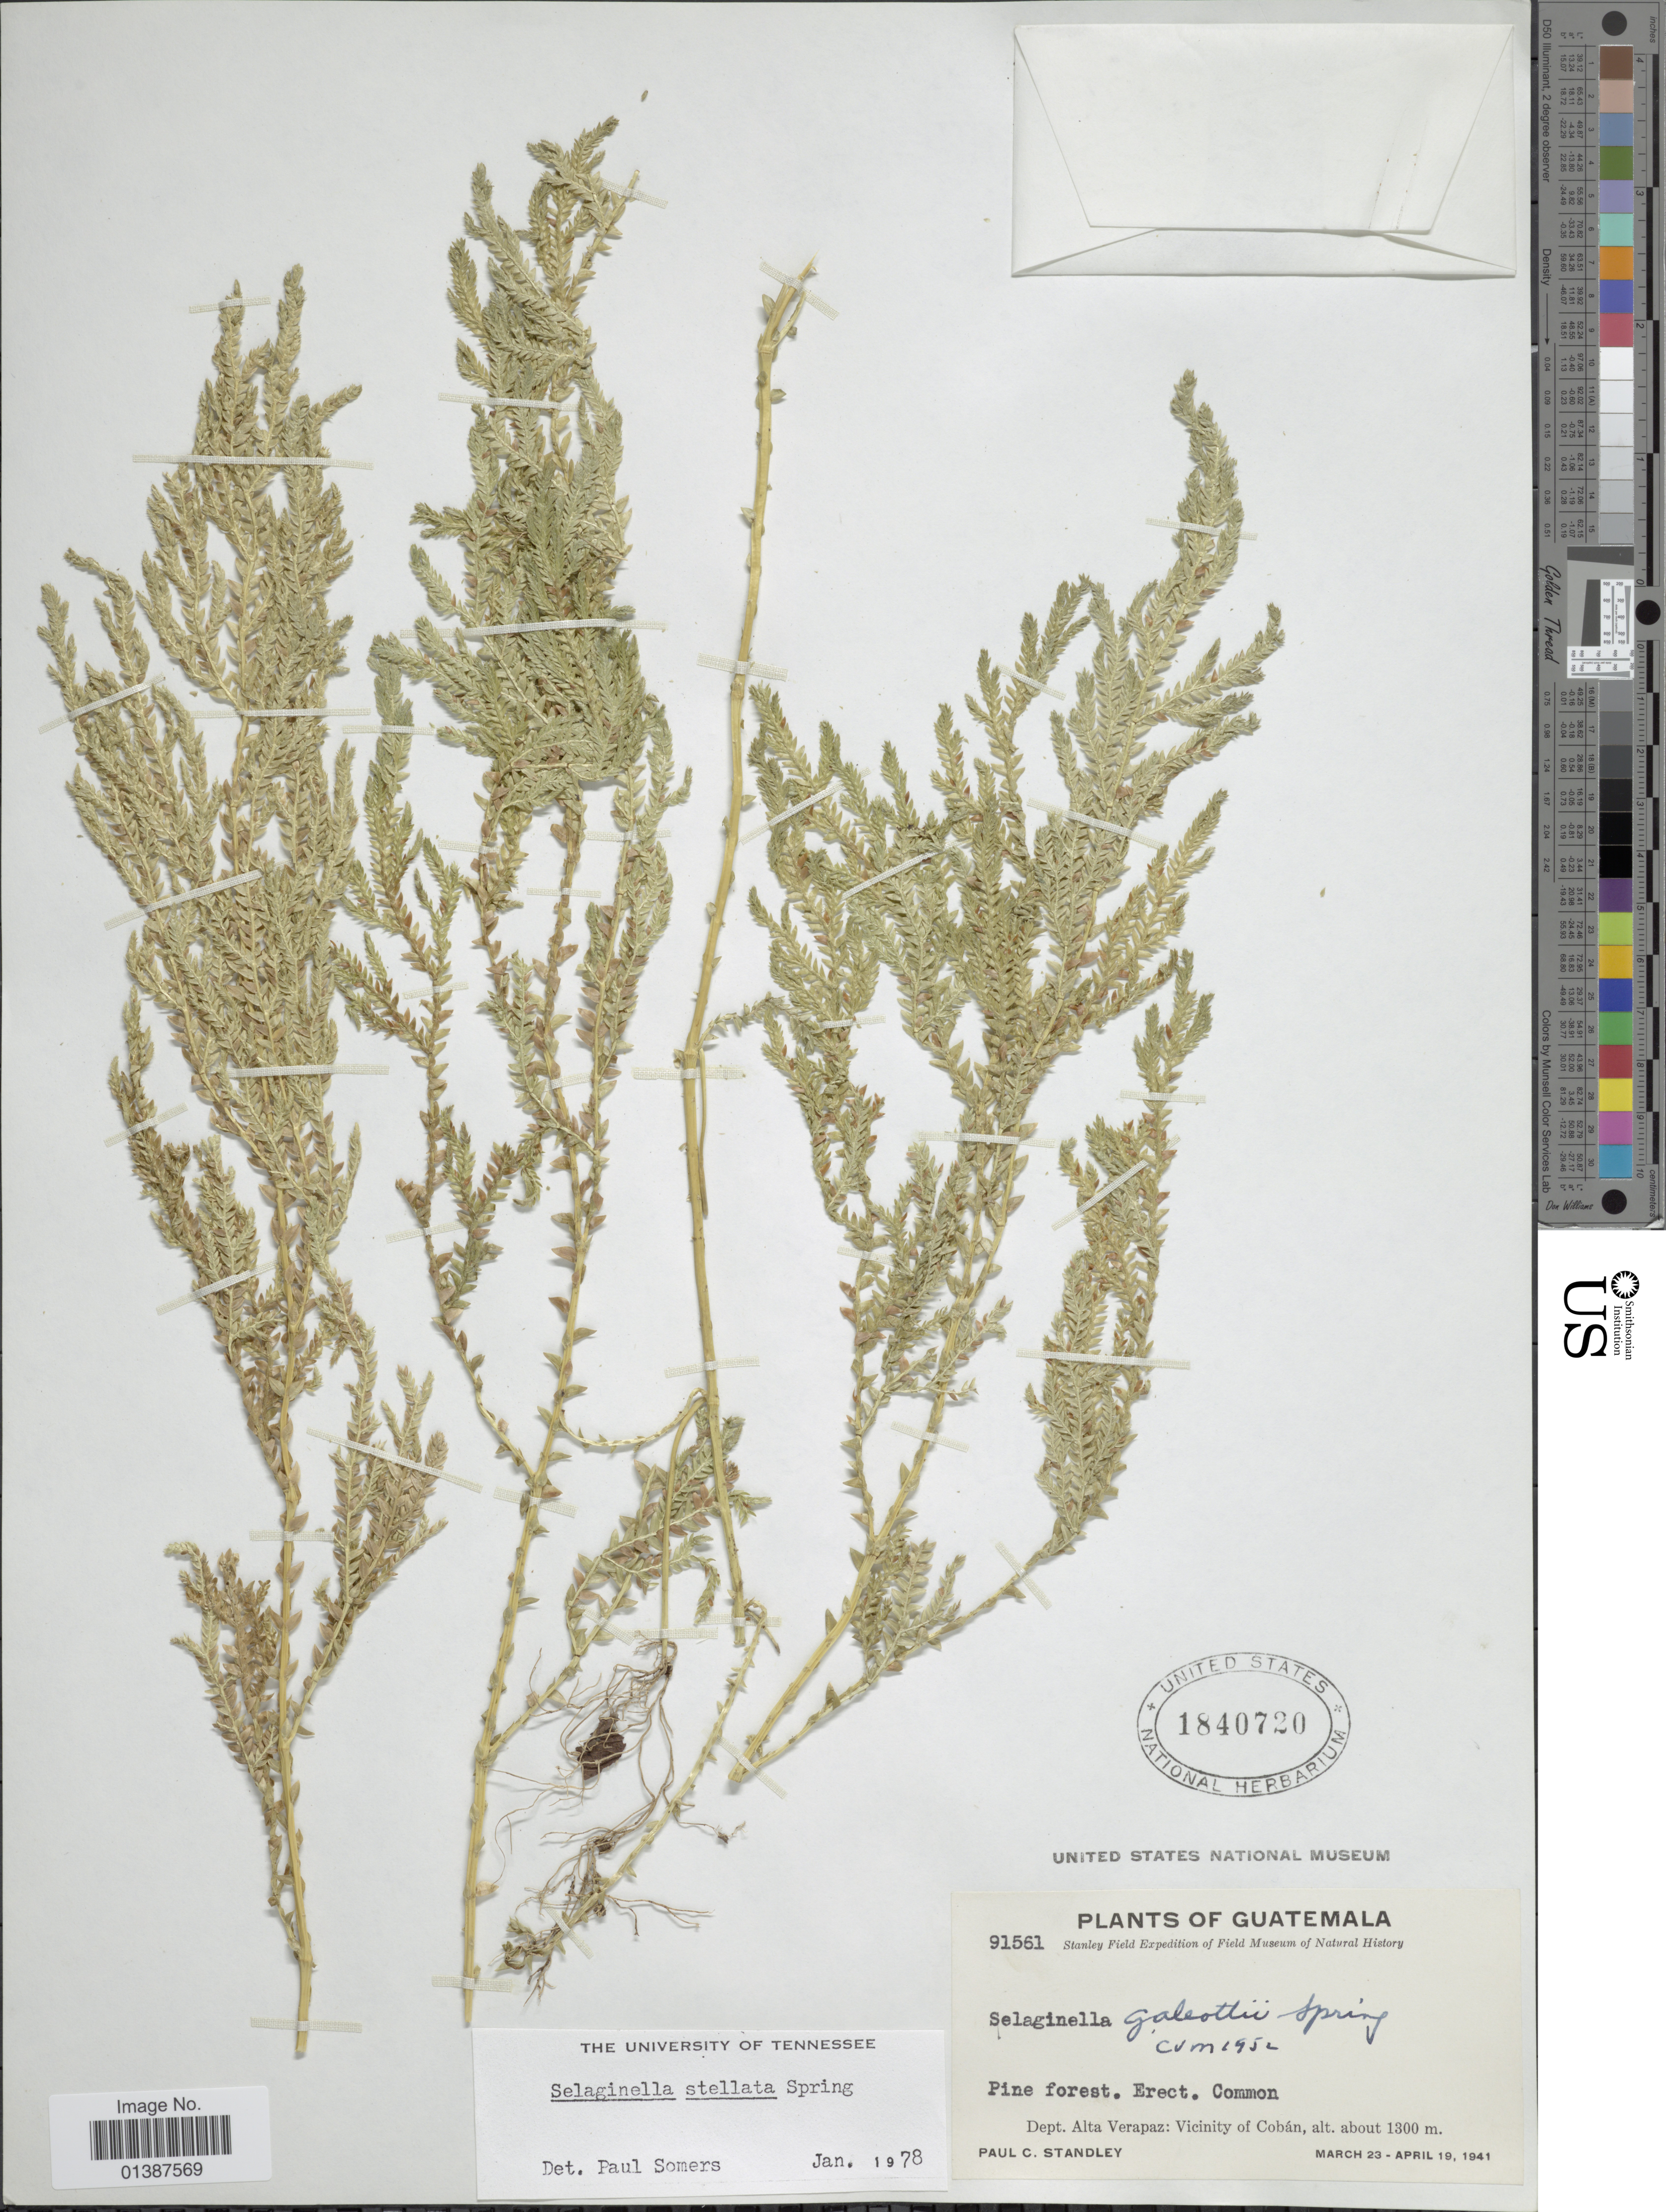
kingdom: Plantae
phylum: Tracheophyta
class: Lycopodiopsida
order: Selaginellales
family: Selaginellaceae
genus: Selaginella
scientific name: Selaginella galeottii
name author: Spring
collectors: P. C. Standley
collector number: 91561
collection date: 1941-03-23/1941-04-19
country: Guatemala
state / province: Alta Verapaz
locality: Dept Alta verapaz: Vicinity of Cobán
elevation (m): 1300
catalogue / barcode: US 1840720